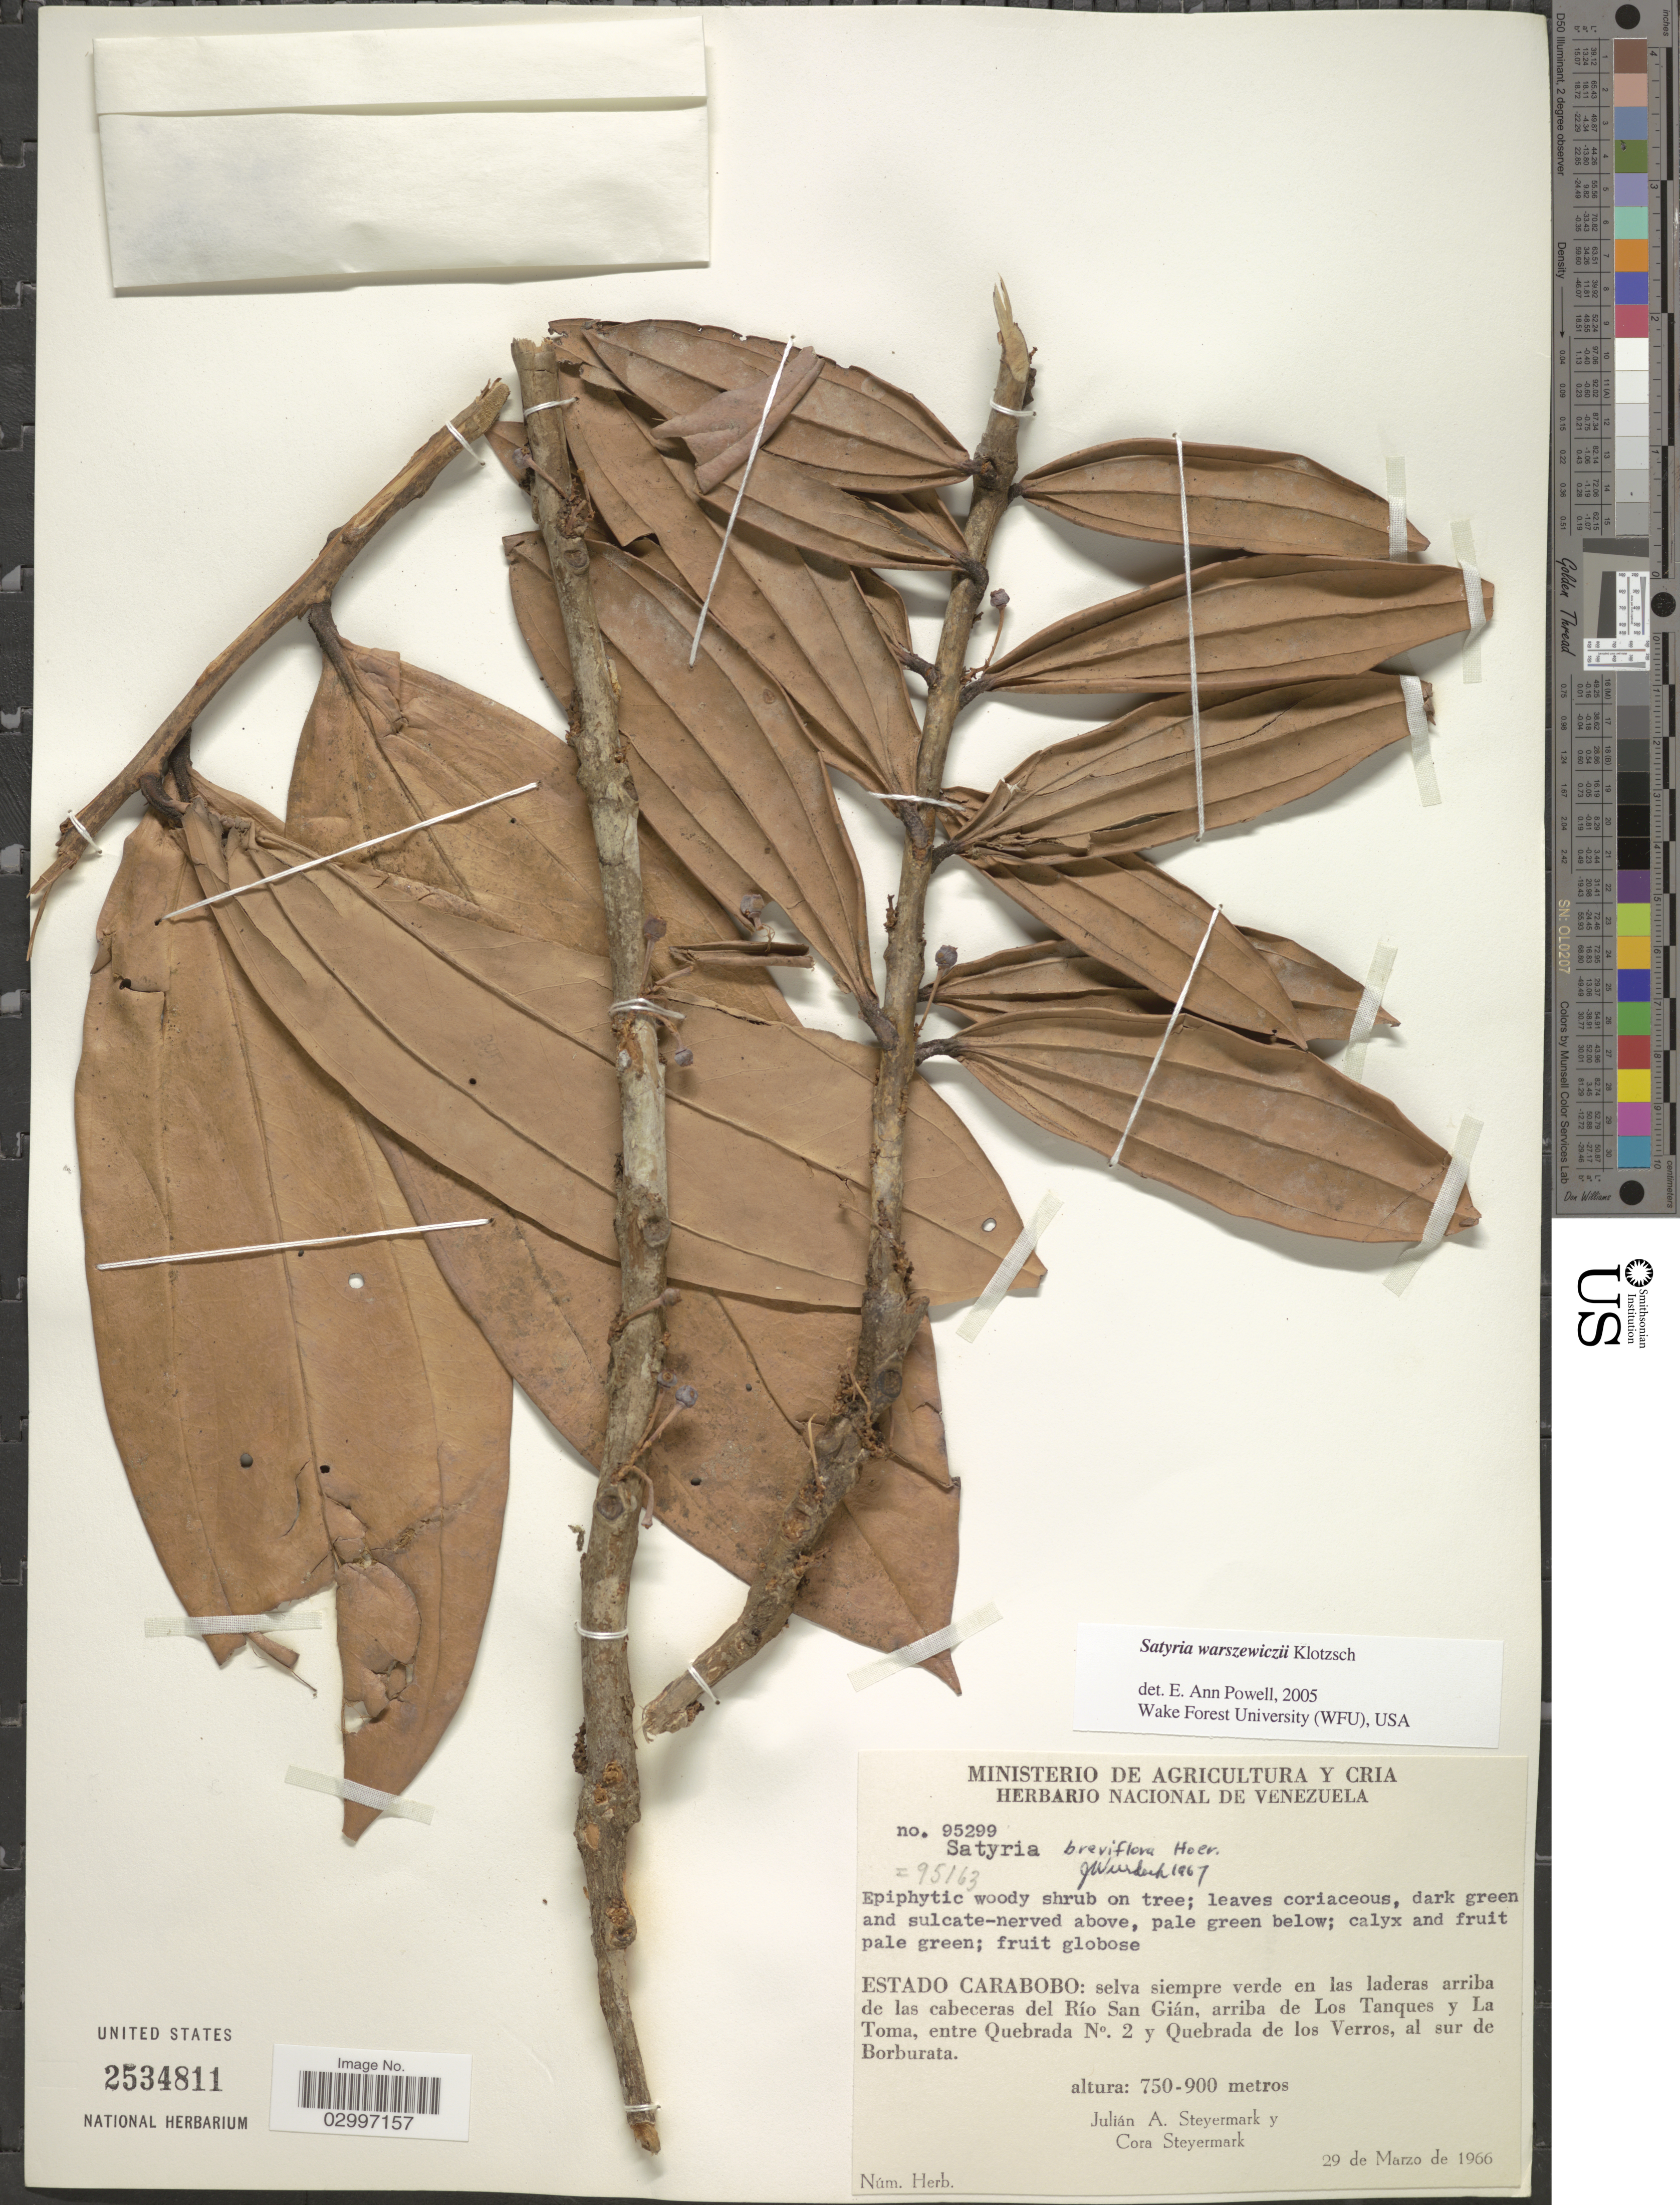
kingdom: Plantae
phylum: Tracheophyta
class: Magnoliopsida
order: Ericales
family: Ericaceae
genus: Satyria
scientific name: Satyria panurensis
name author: (Benth. ex Meisn.) Benth. & Hook. f. ex Nied.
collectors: J. Steyermark & C. Steyermark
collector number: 95299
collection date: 1966-03-29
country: Venezuela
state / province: Carabobo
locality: Selva siempre verde en las laderas arriba de las cabeceras del Río San Gián, arriba de Los Tanques y La Toma, entre Quebrada N° 2 y Quebrada de los Verros, al sur de Borburata.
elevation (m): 750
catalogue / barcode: US 2534811